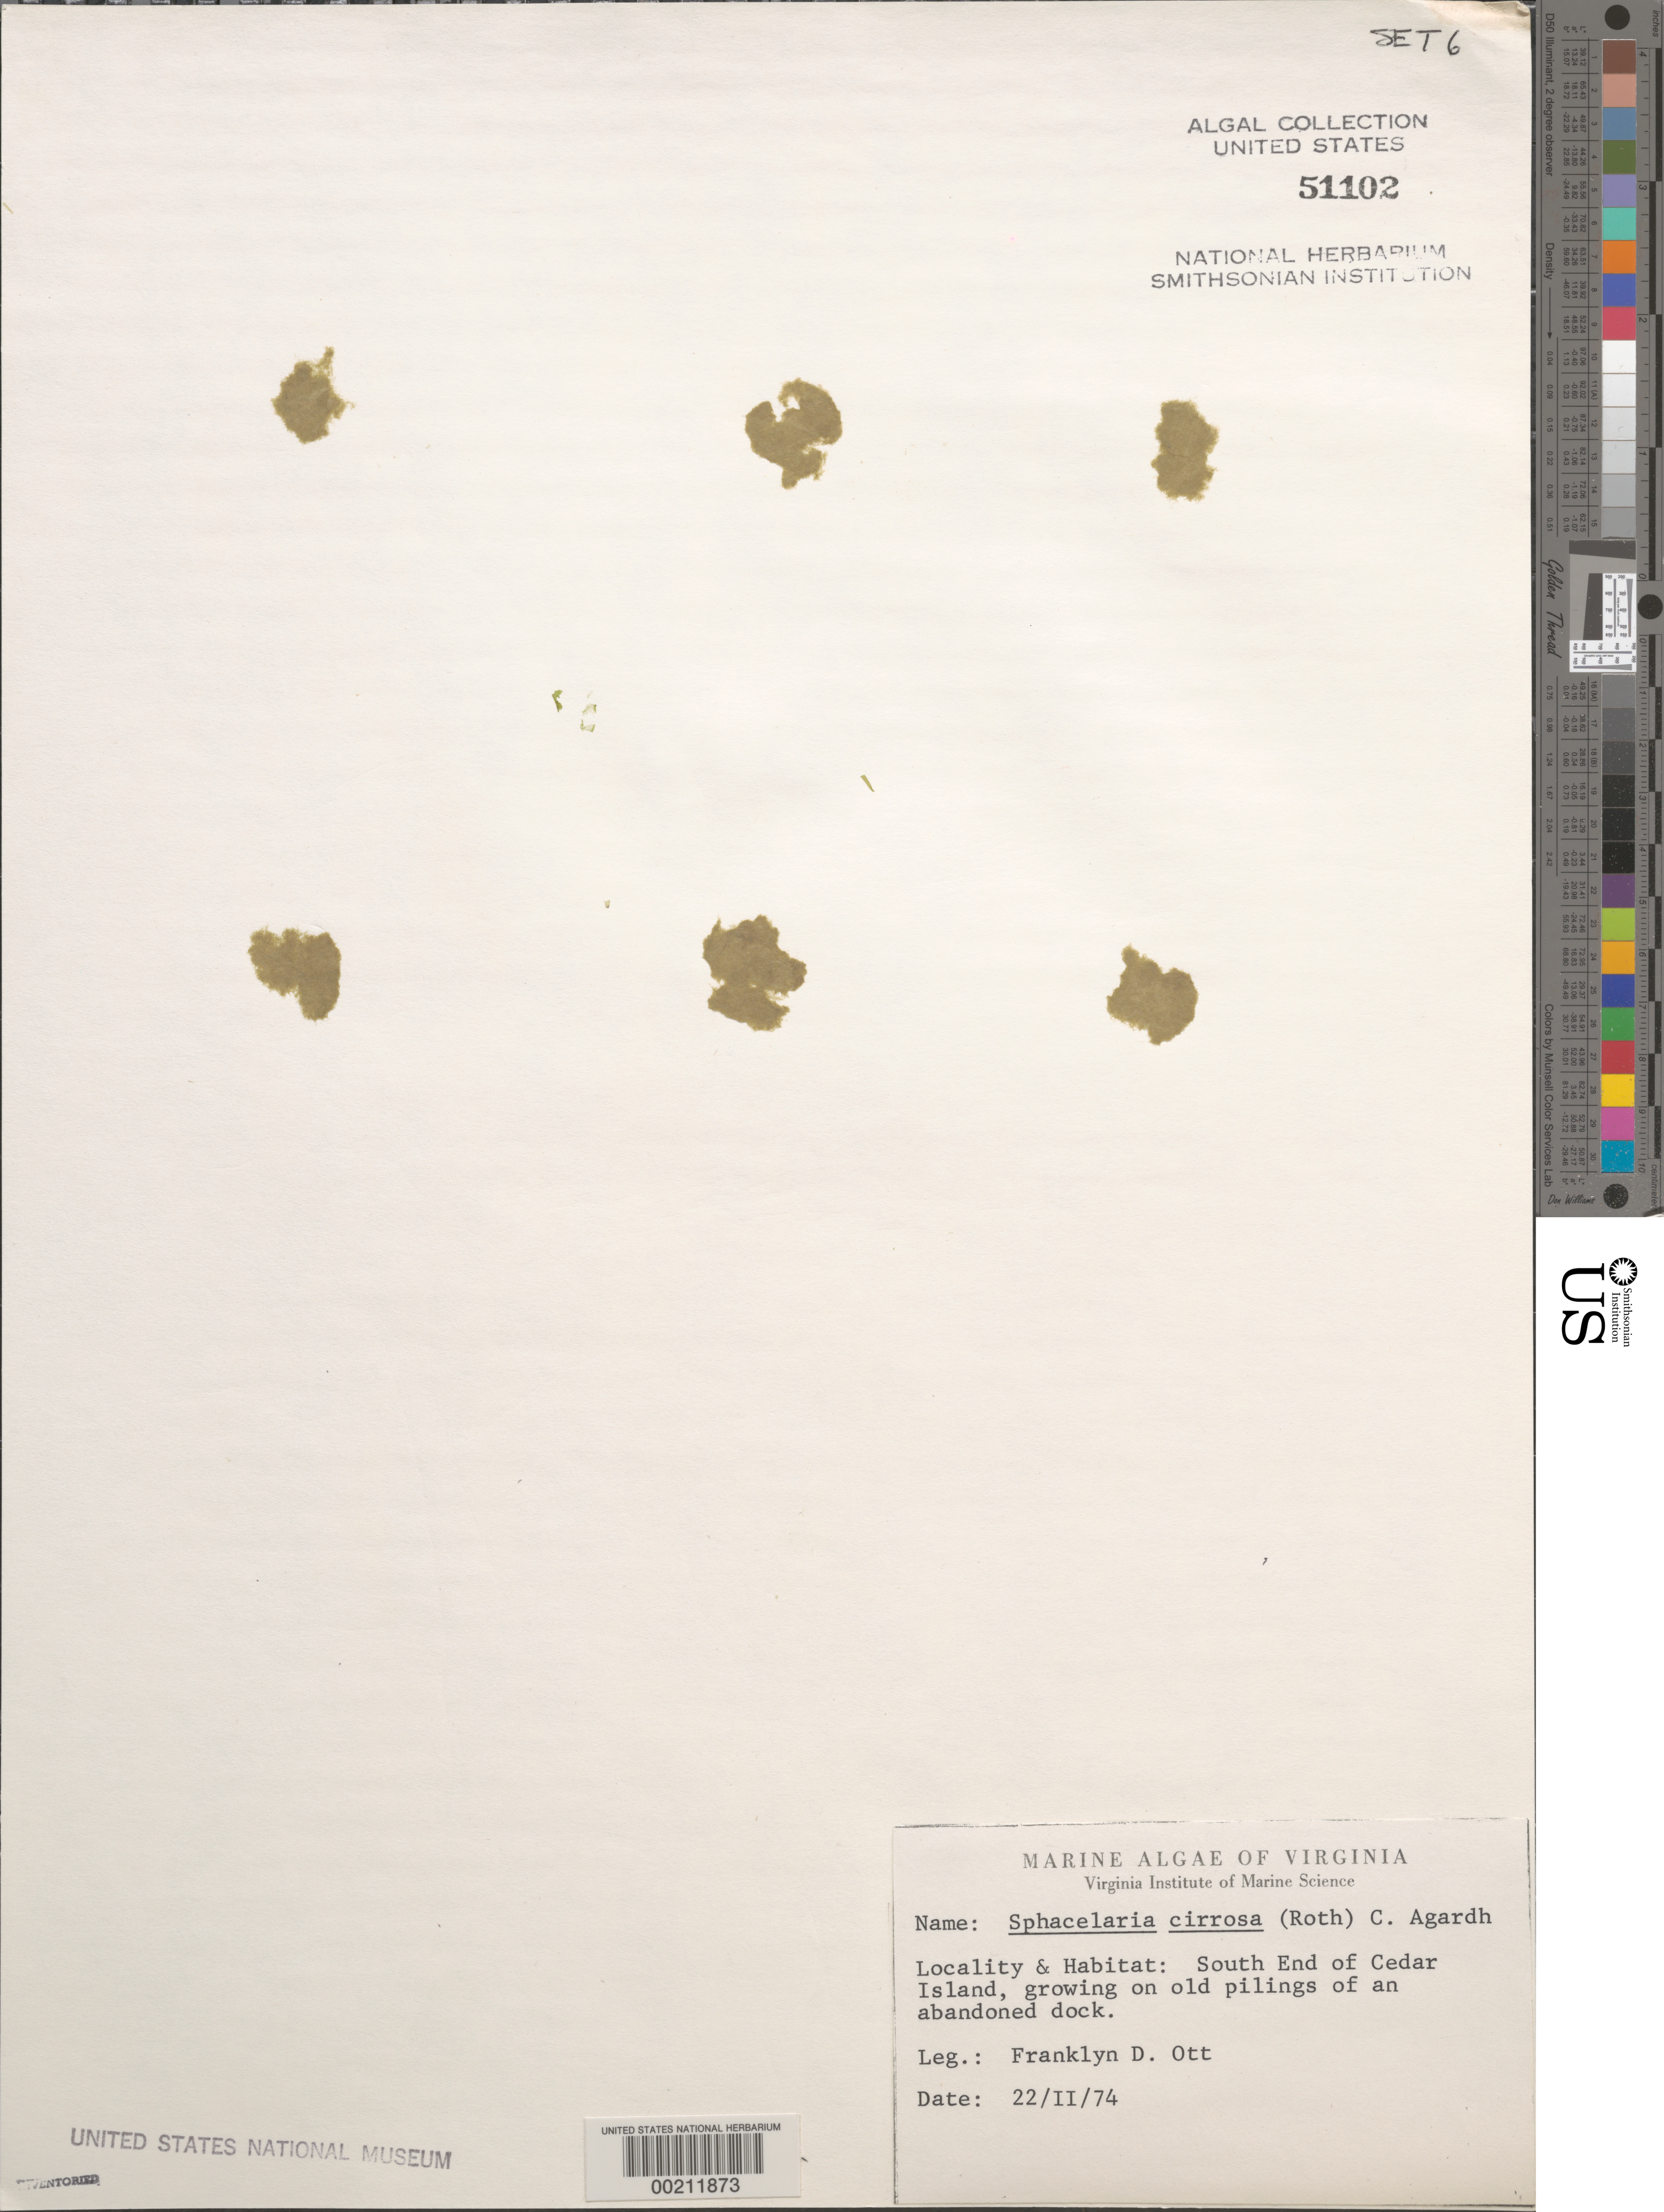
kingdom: Chromista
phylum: Ochrophyta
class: Phaeophyceae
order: Sphacelariales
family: Sphacelariaceae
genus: Sphacelaria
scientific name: Sphacelaria cirrosa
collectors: F. Ott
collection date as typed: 22 Feb 1974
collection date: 1974-02-22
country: United States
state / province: Virginia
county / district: Accomack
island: Cedar Island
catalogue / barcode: US 51102